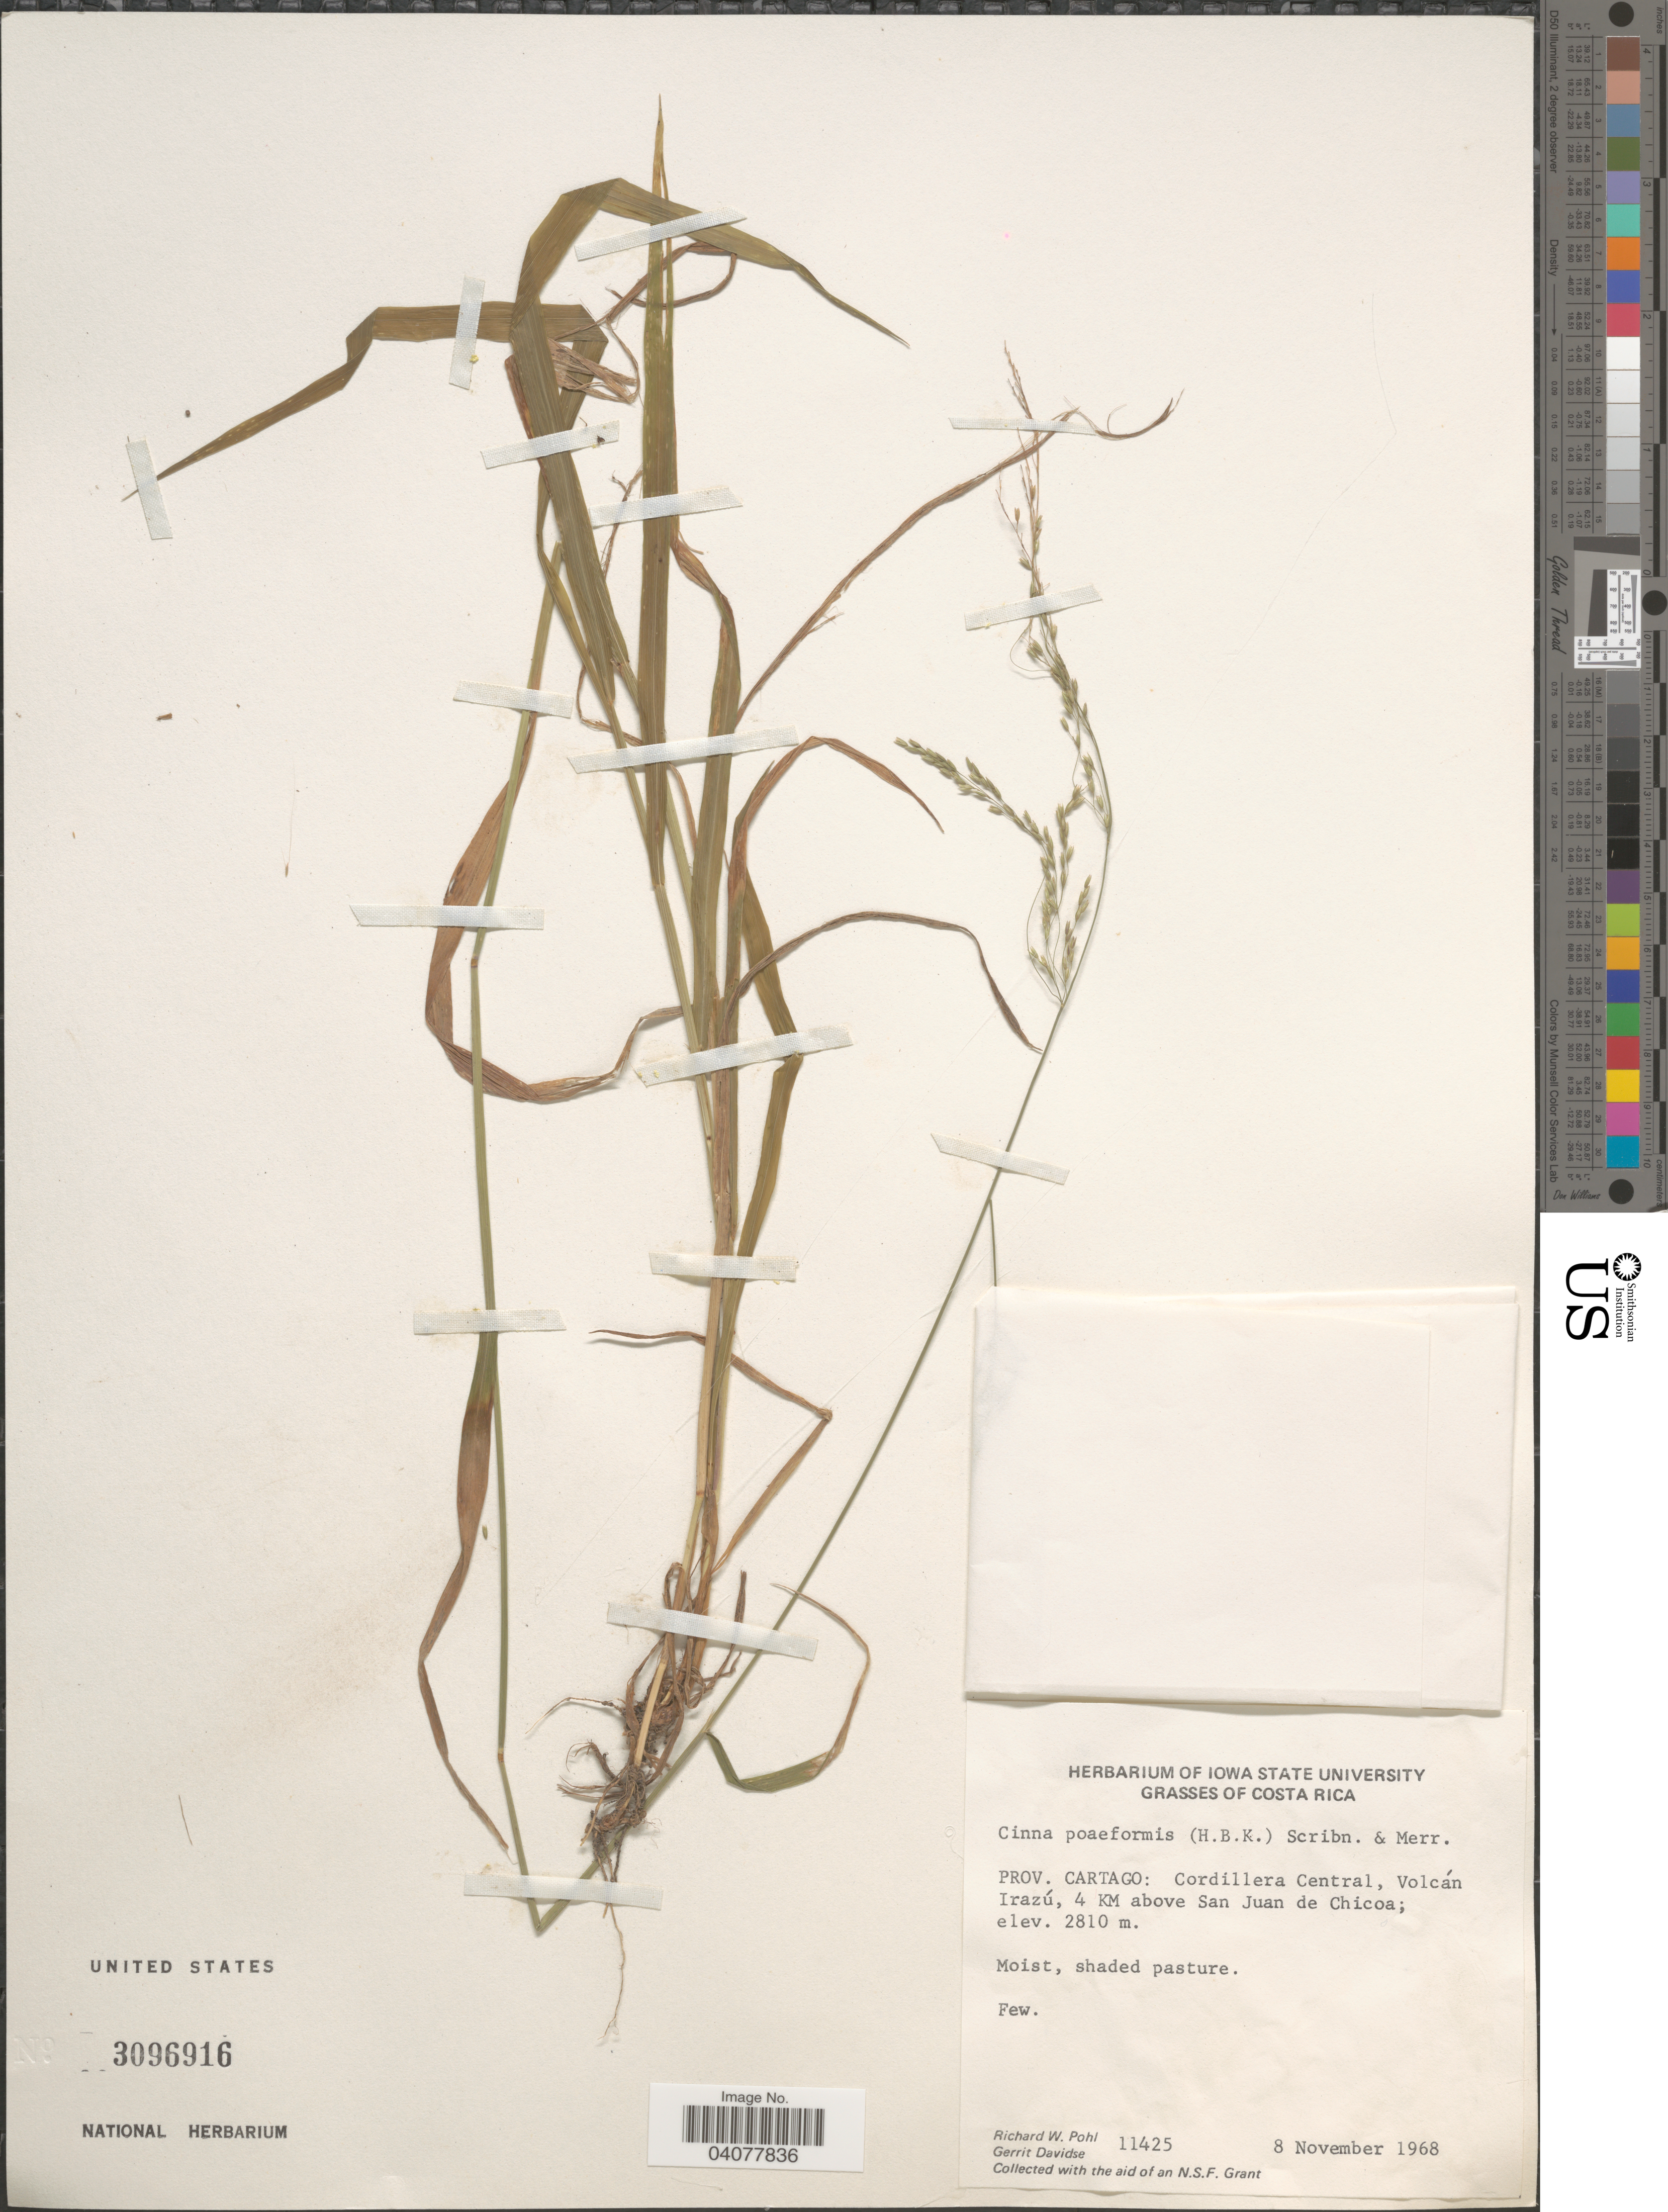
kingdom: Plantae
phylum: Tracheophyta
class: Liliopsida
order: Poales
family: Poaceae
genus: Cinna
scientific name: Cinna poiformis (Kunth) Scribn. & Merr.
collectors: R. W. Pohl & G. Davidse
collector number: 11425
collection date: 1968-11-08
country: Costa Rica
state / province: Cartago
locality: Cordillera Central, Volcán Irazú, 4 KM above San Juan de Chicoa.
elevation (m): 2810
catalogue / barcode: US 3096916